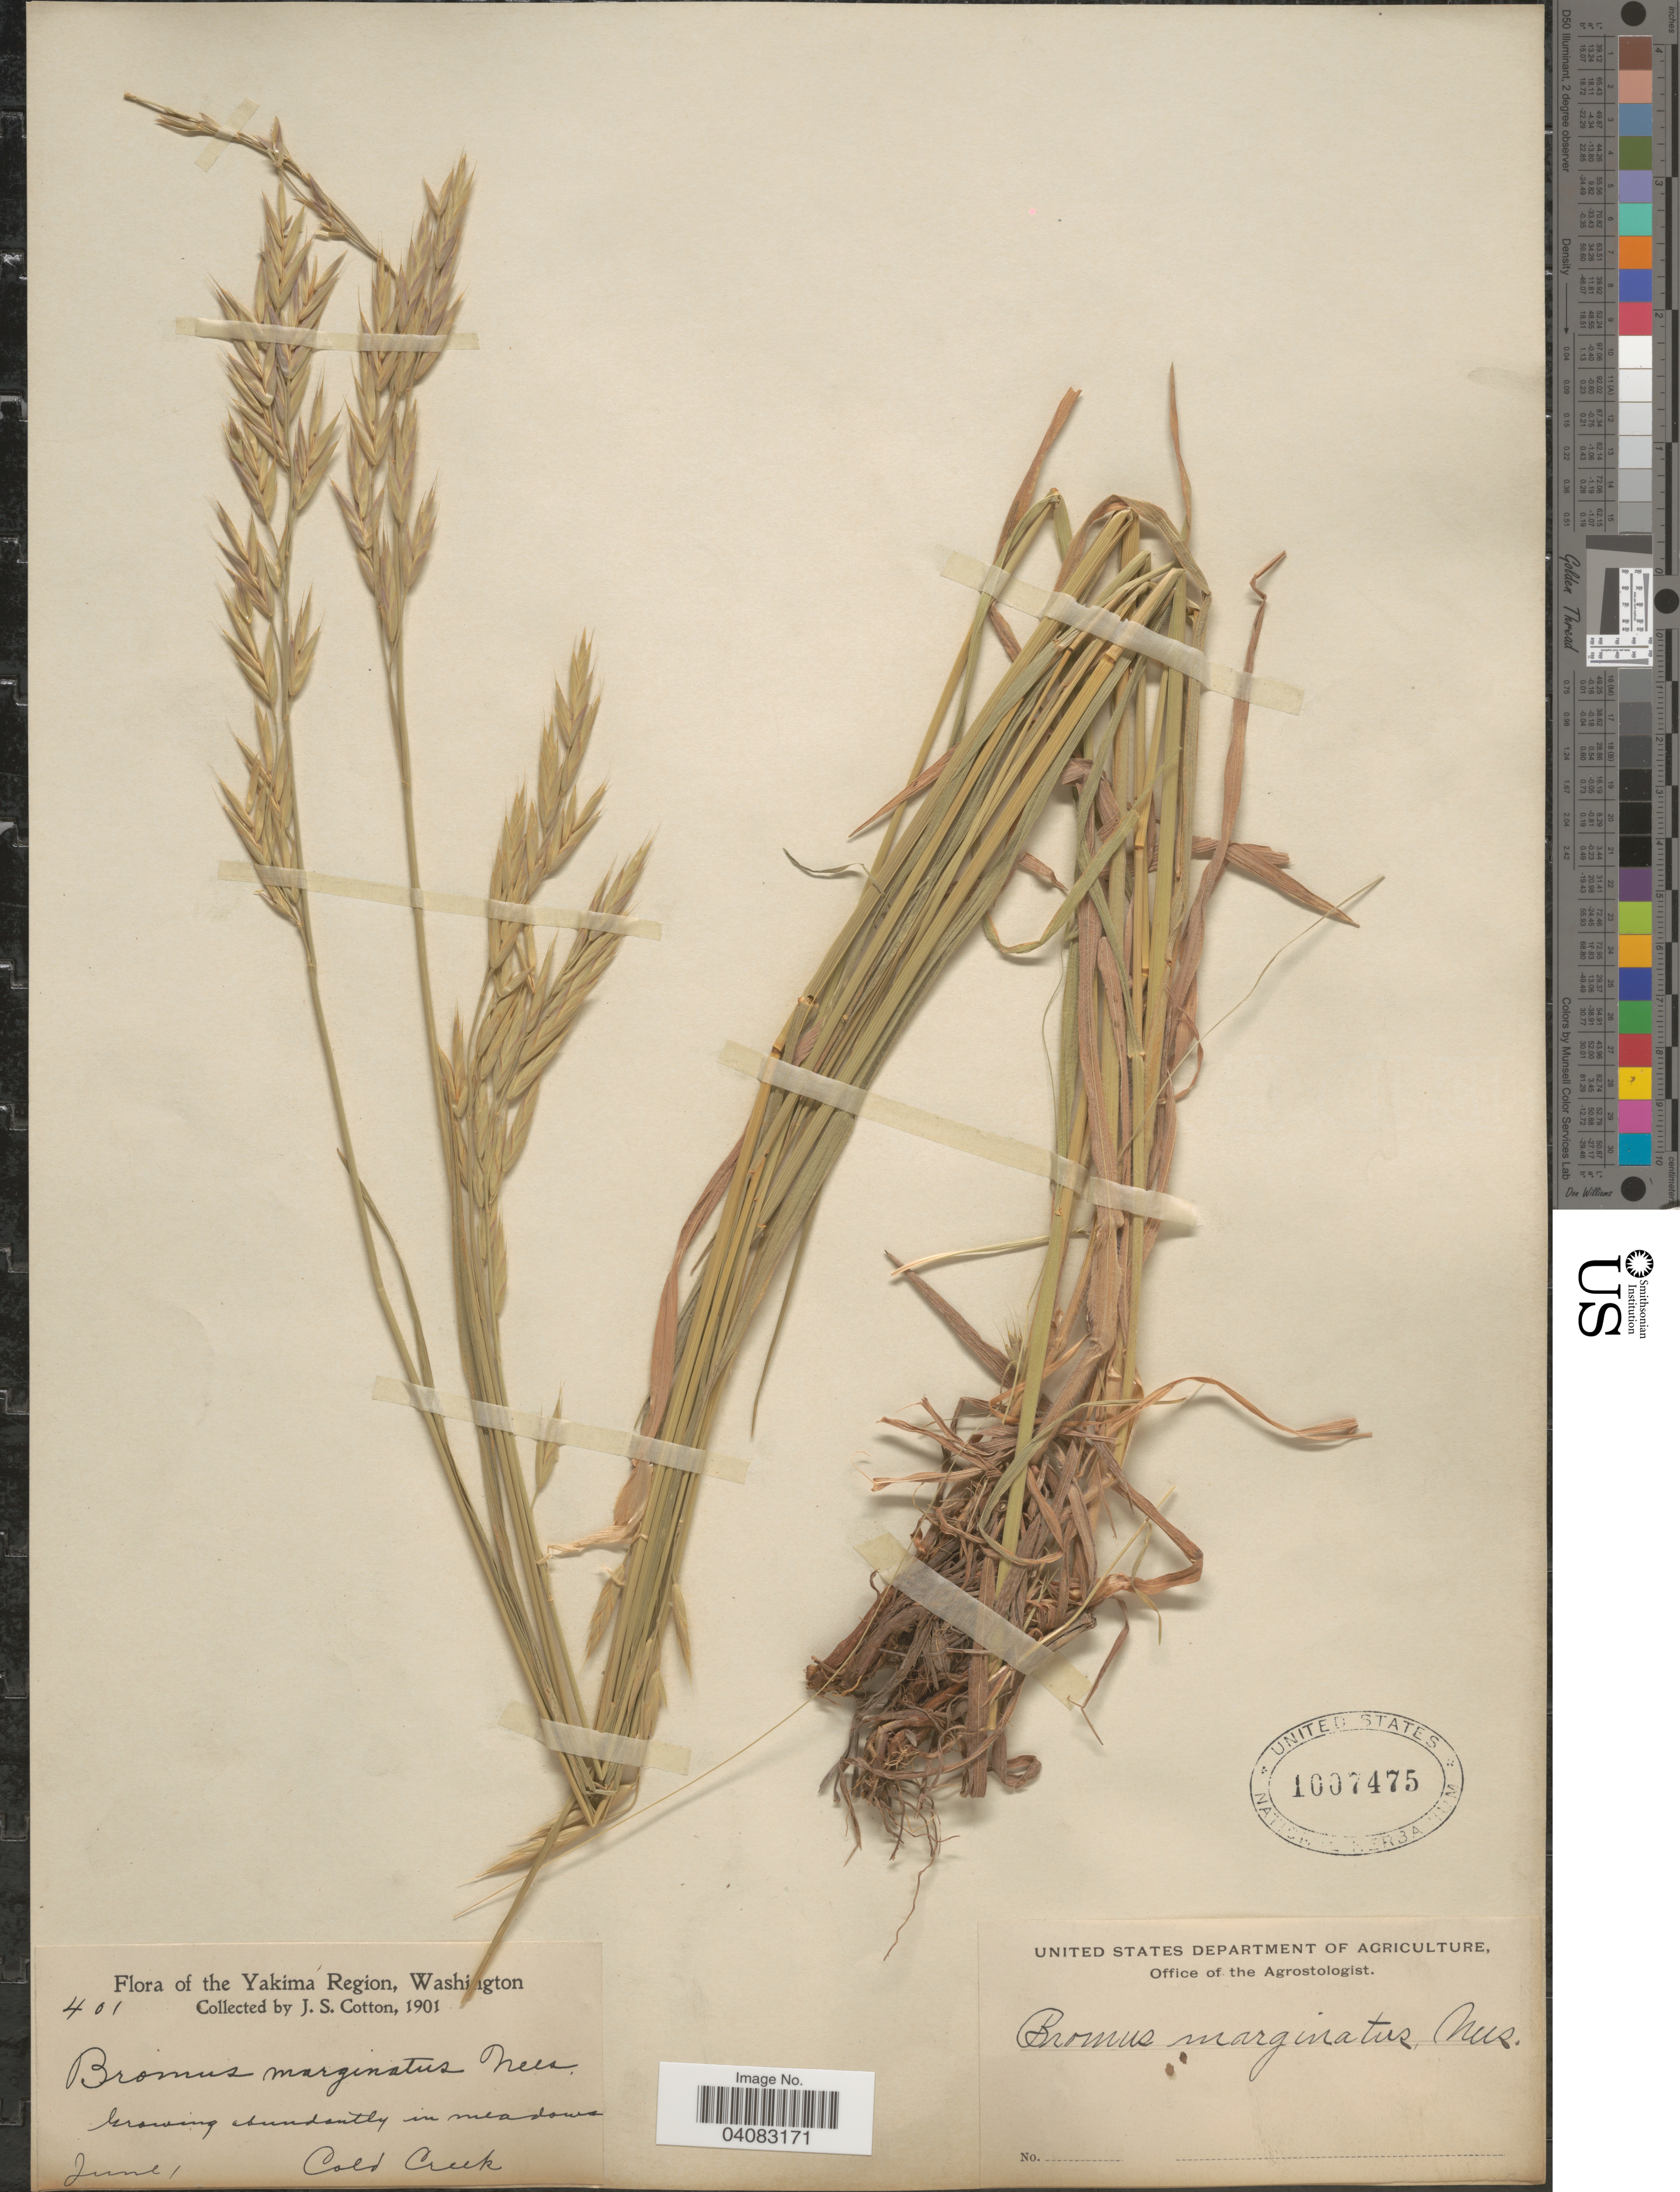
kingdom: Plantae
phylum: Tracheophyta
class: Liliopsida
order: Poales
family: Poaceae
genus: Bromus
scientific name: Bromus marginatus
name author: Nees ex Steud.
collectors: J. S. Cotton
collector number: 401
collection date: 1901-06-01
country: United States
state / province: Washington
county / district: Yakima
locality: The Yakima Region. Cold Creek.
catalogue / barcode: US 1007475